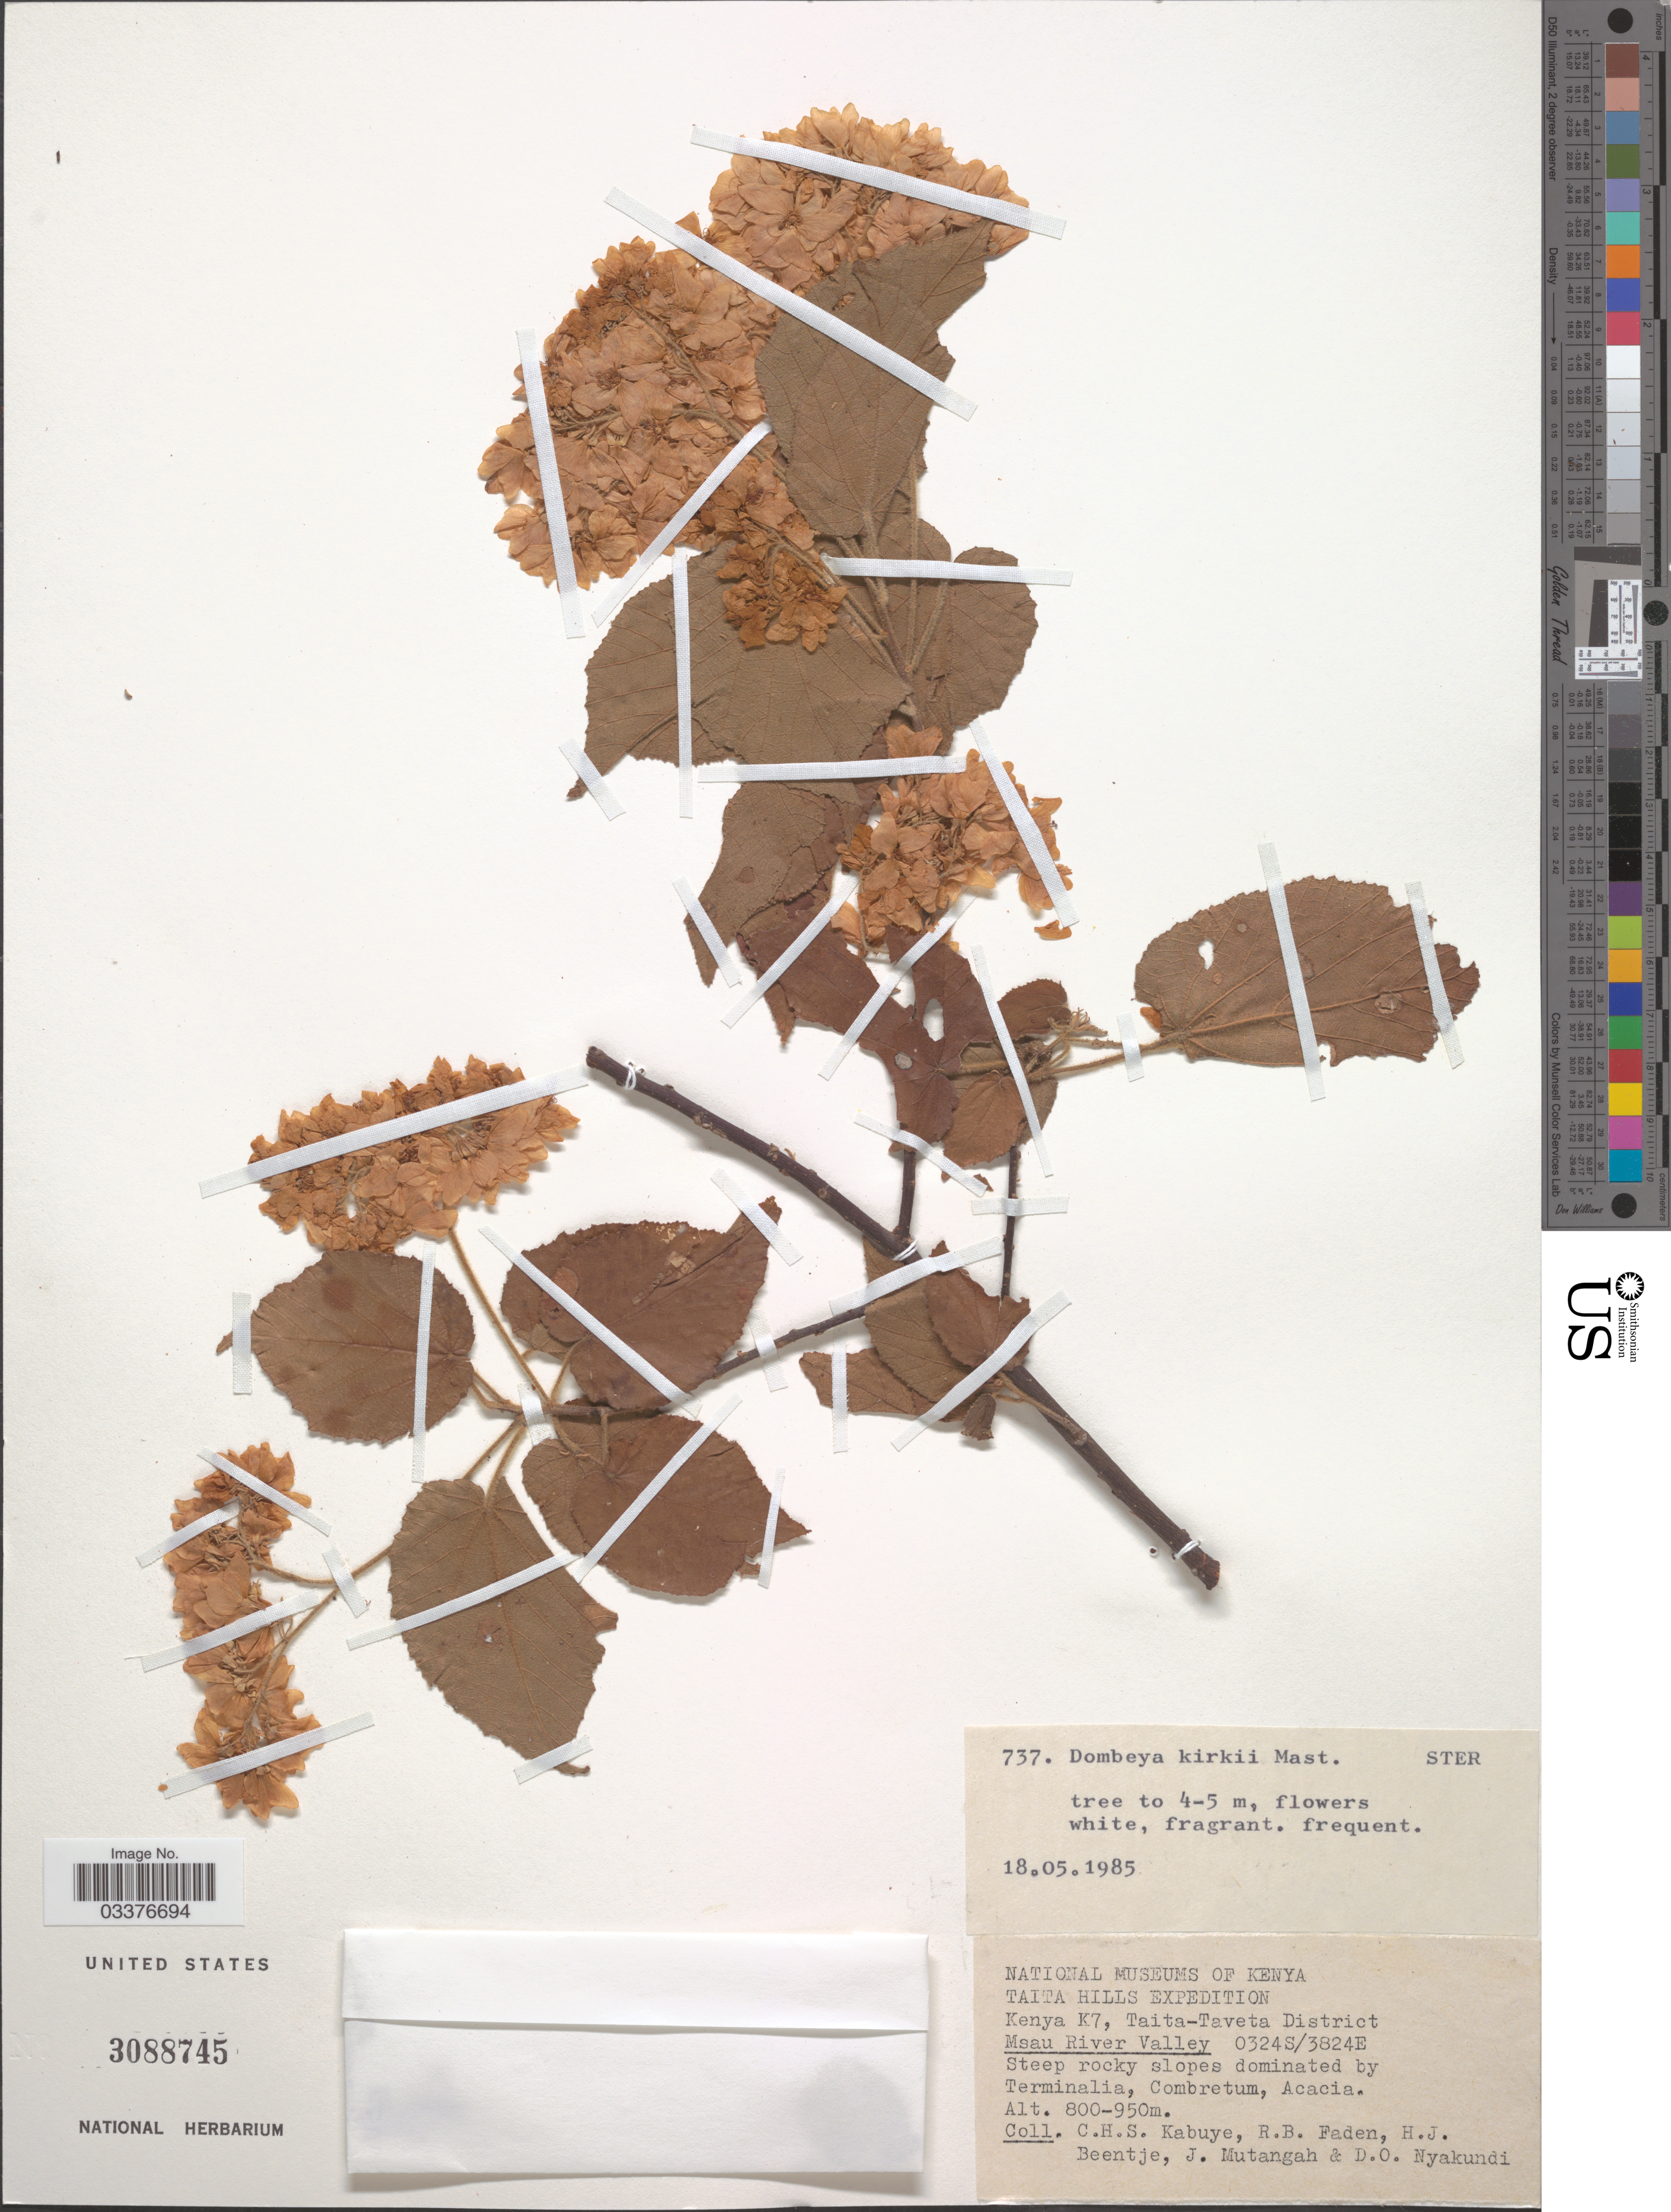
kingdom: Plantae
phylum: Tracheophyta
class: Magnoliopsida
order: Malvales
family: Malvaceae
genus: Dombeya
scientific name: Dombeya kirkii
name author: Mast.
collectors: C. Kabuye, R. B. Faden, H. J. Beentje, J. Mutangah & D. Nyakundi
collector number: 737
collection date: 1985-05-18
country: Kenya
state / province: Taita Taveta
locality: Taita Hills. K7, Taita-Taveta District Msau River valley.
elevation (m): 800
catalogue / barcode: US 3088745